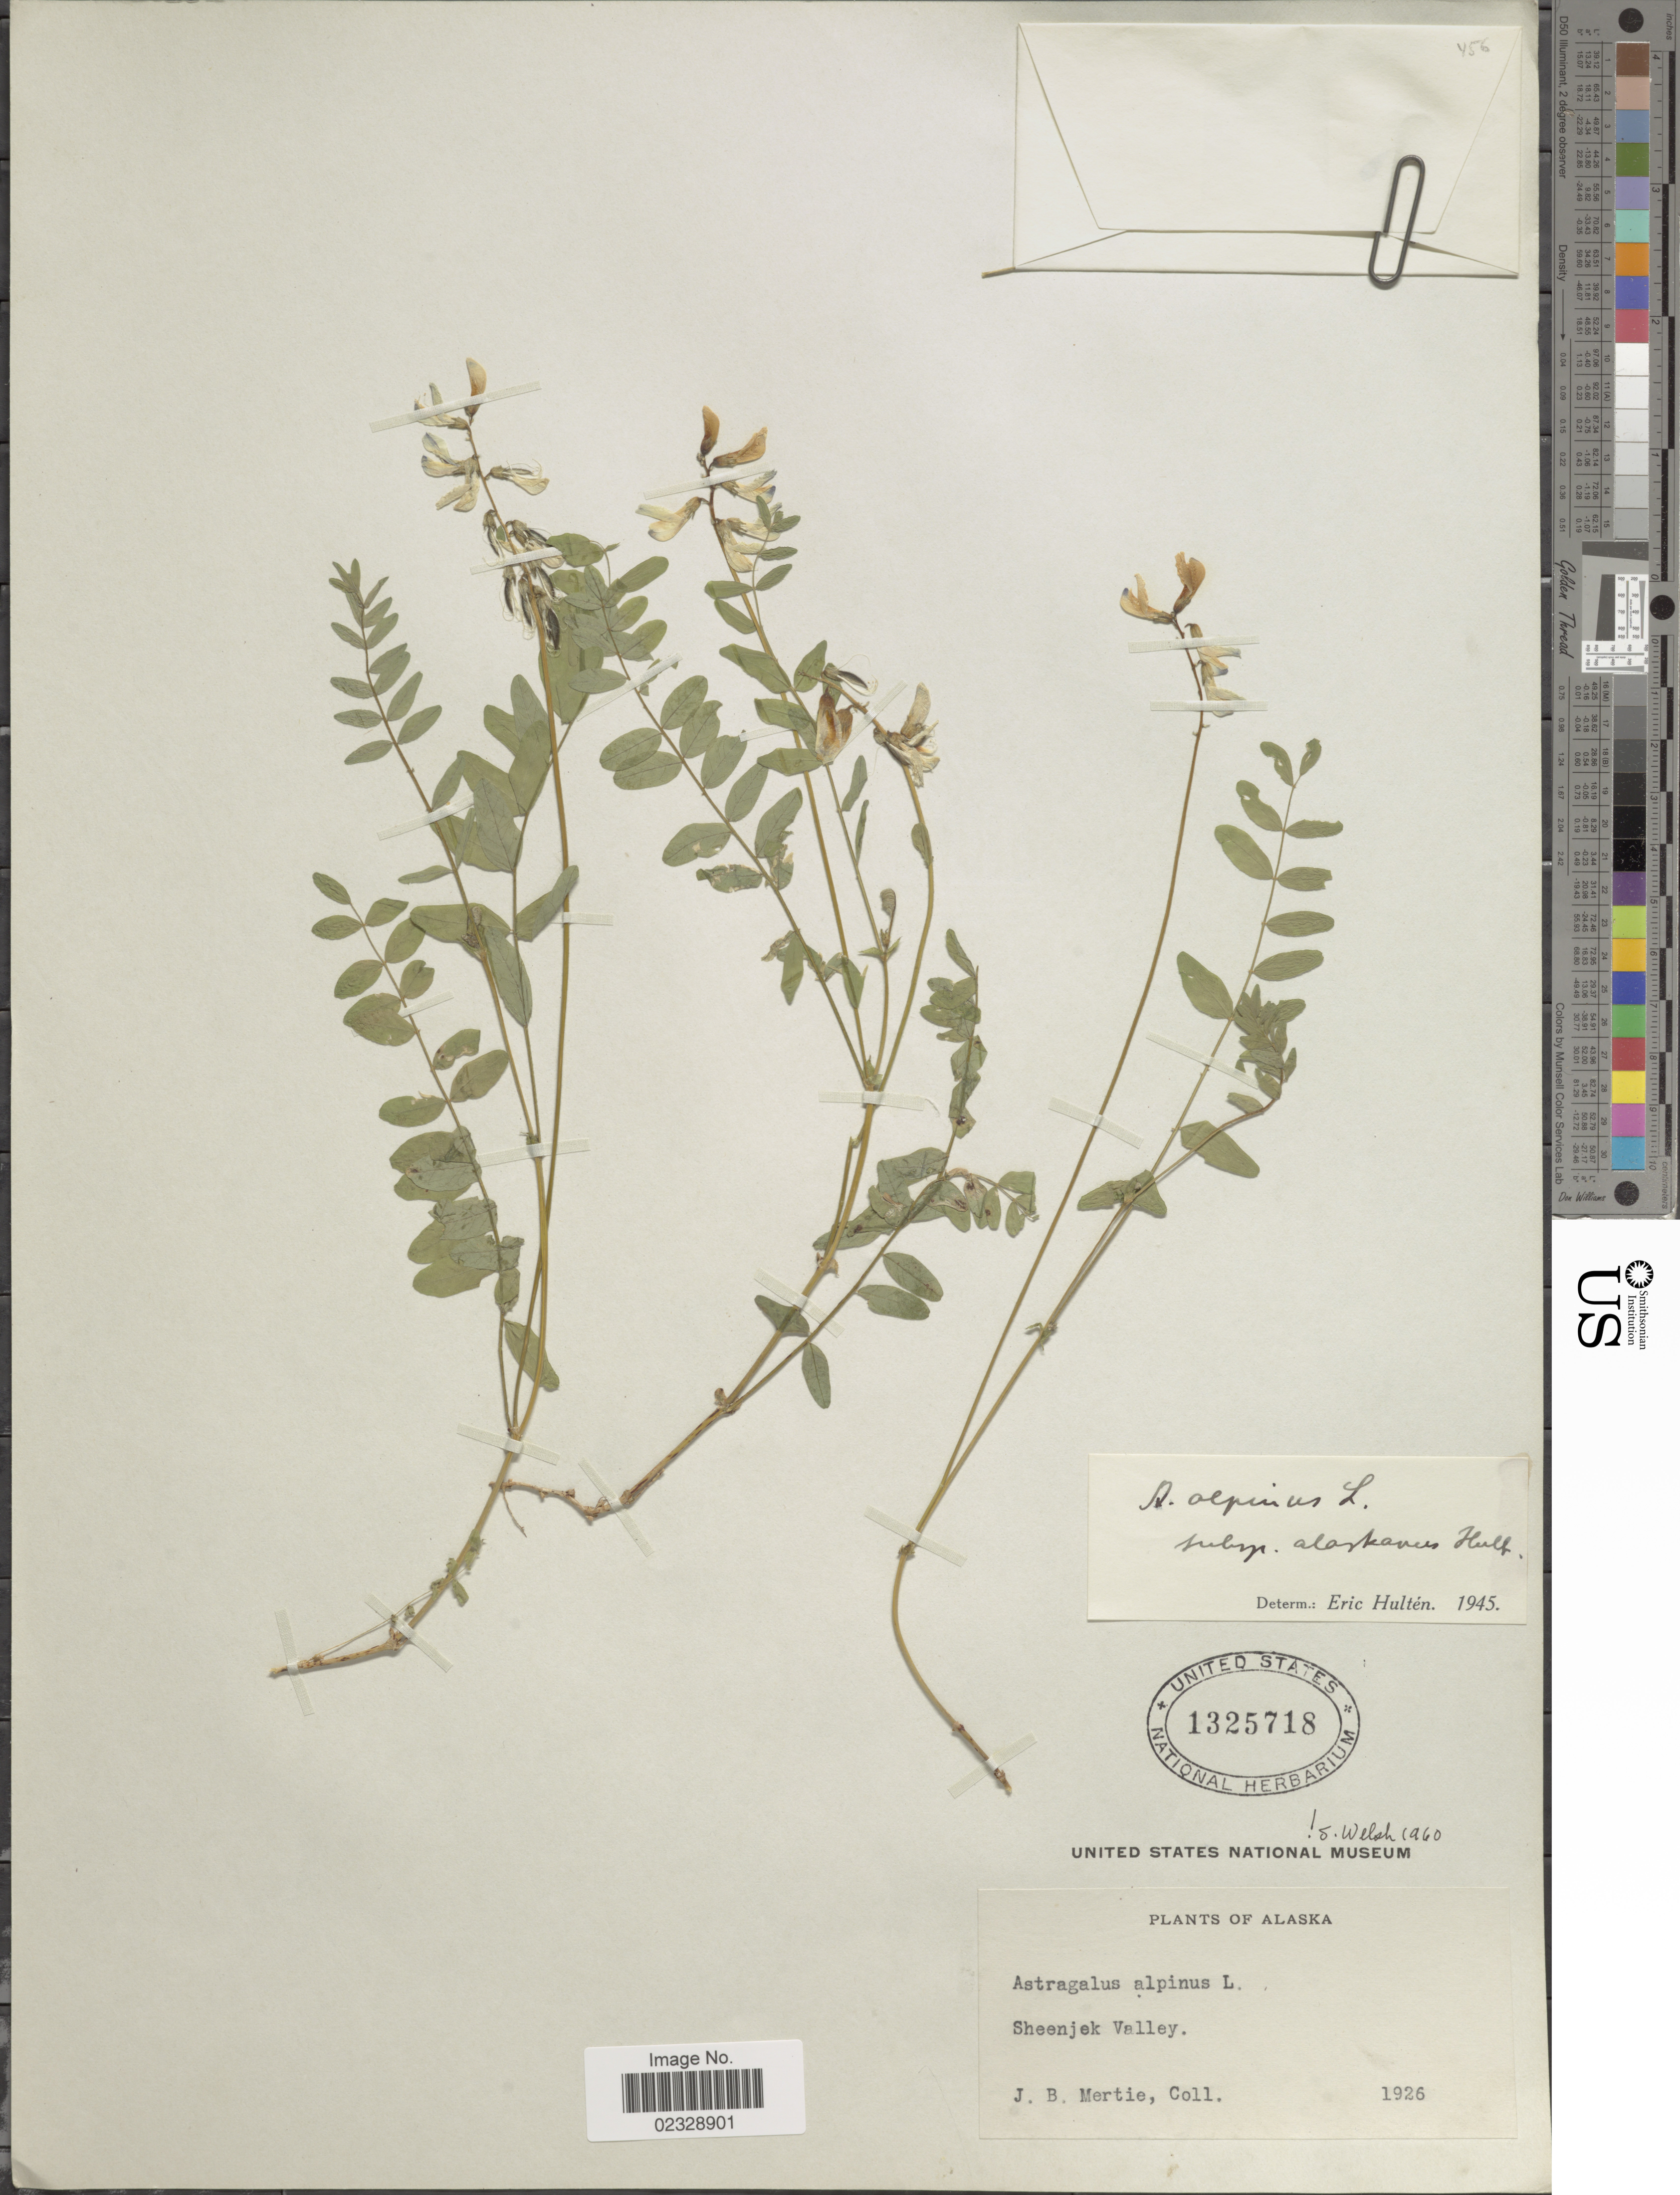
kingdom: Plantae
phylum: Tracheophyta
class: Magnoliopsida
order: Fabales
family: Fabaceae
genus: Astragalus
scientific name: Astragalus alpinus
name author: L.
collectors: J. Mertie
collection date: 1926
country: United States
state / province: Alaska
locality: Sheenjek Valley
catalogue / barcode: US 1325718